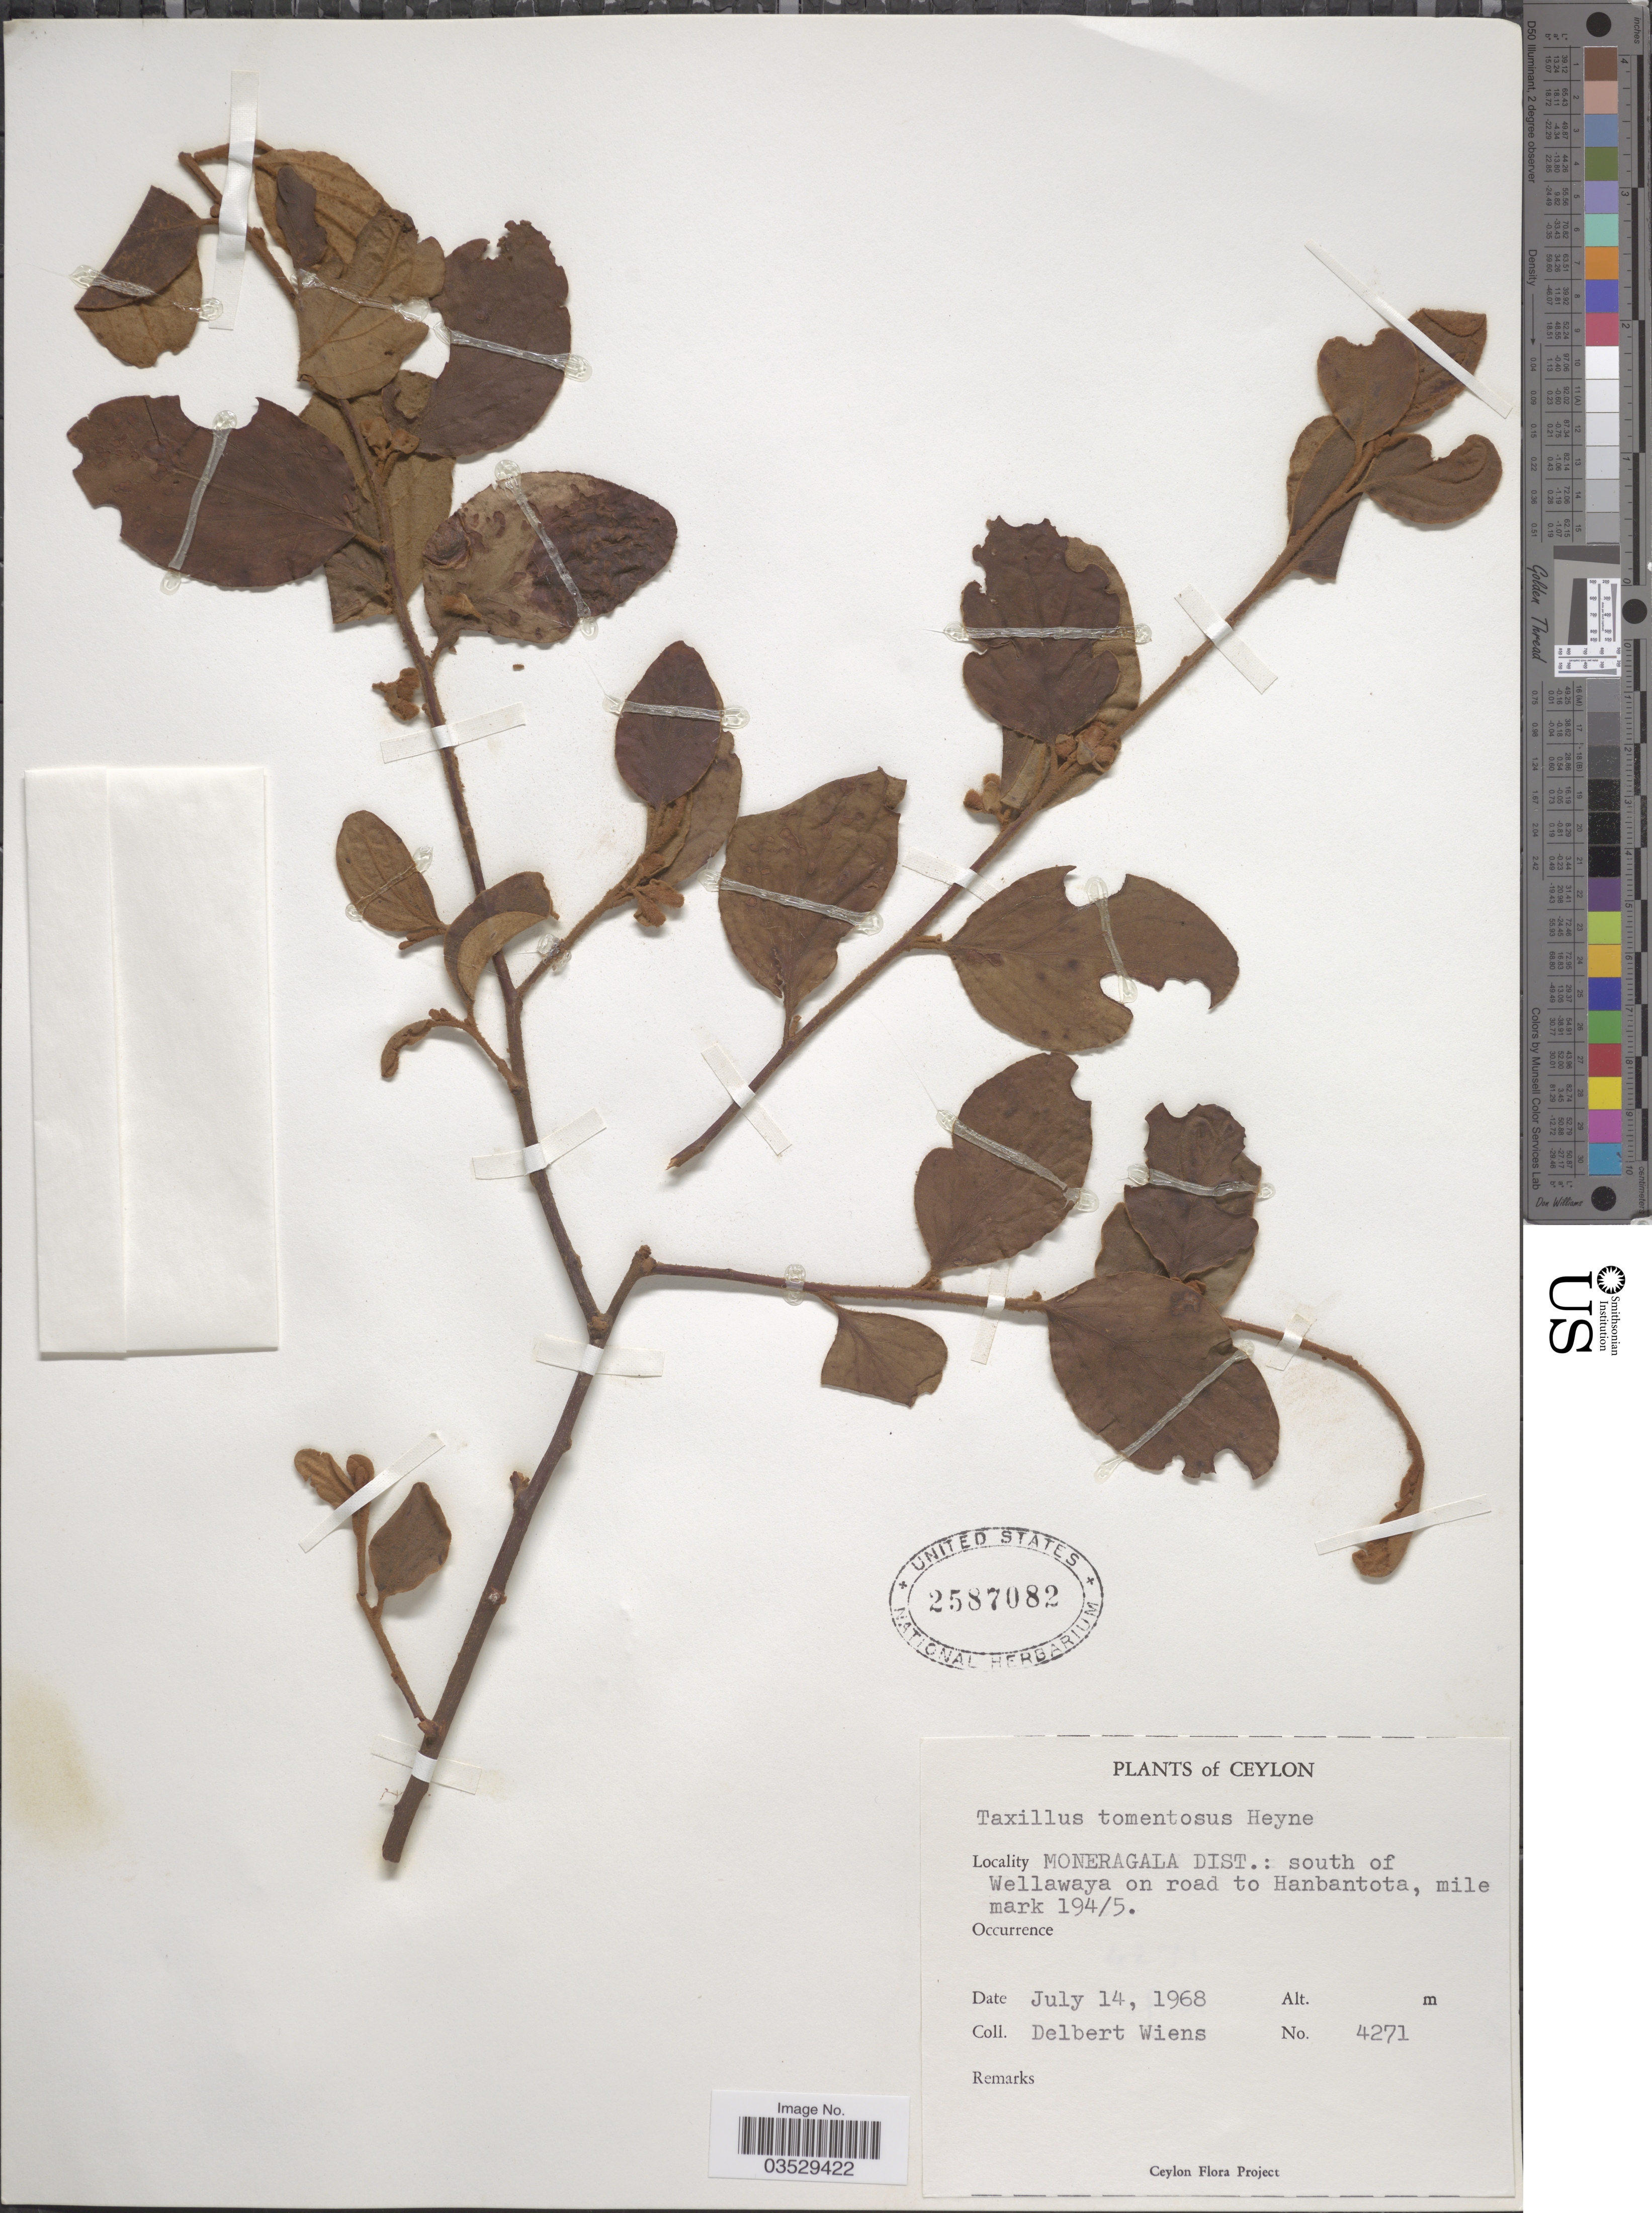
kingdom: Plantae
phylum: Tracheophyta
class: Magnoliopsida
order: Santalales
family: Loranthaceae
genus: Taxillus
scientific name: Taxillus tomentosus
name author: Tiegh.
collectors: D. Wiens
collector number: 4271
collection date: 1968-07-14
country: Sri Lanka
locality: Ceylon. Moneragala Dist.: south of Wellawaya on road to Hanbantota, mile mark 194/5.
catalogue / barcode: US 2587082